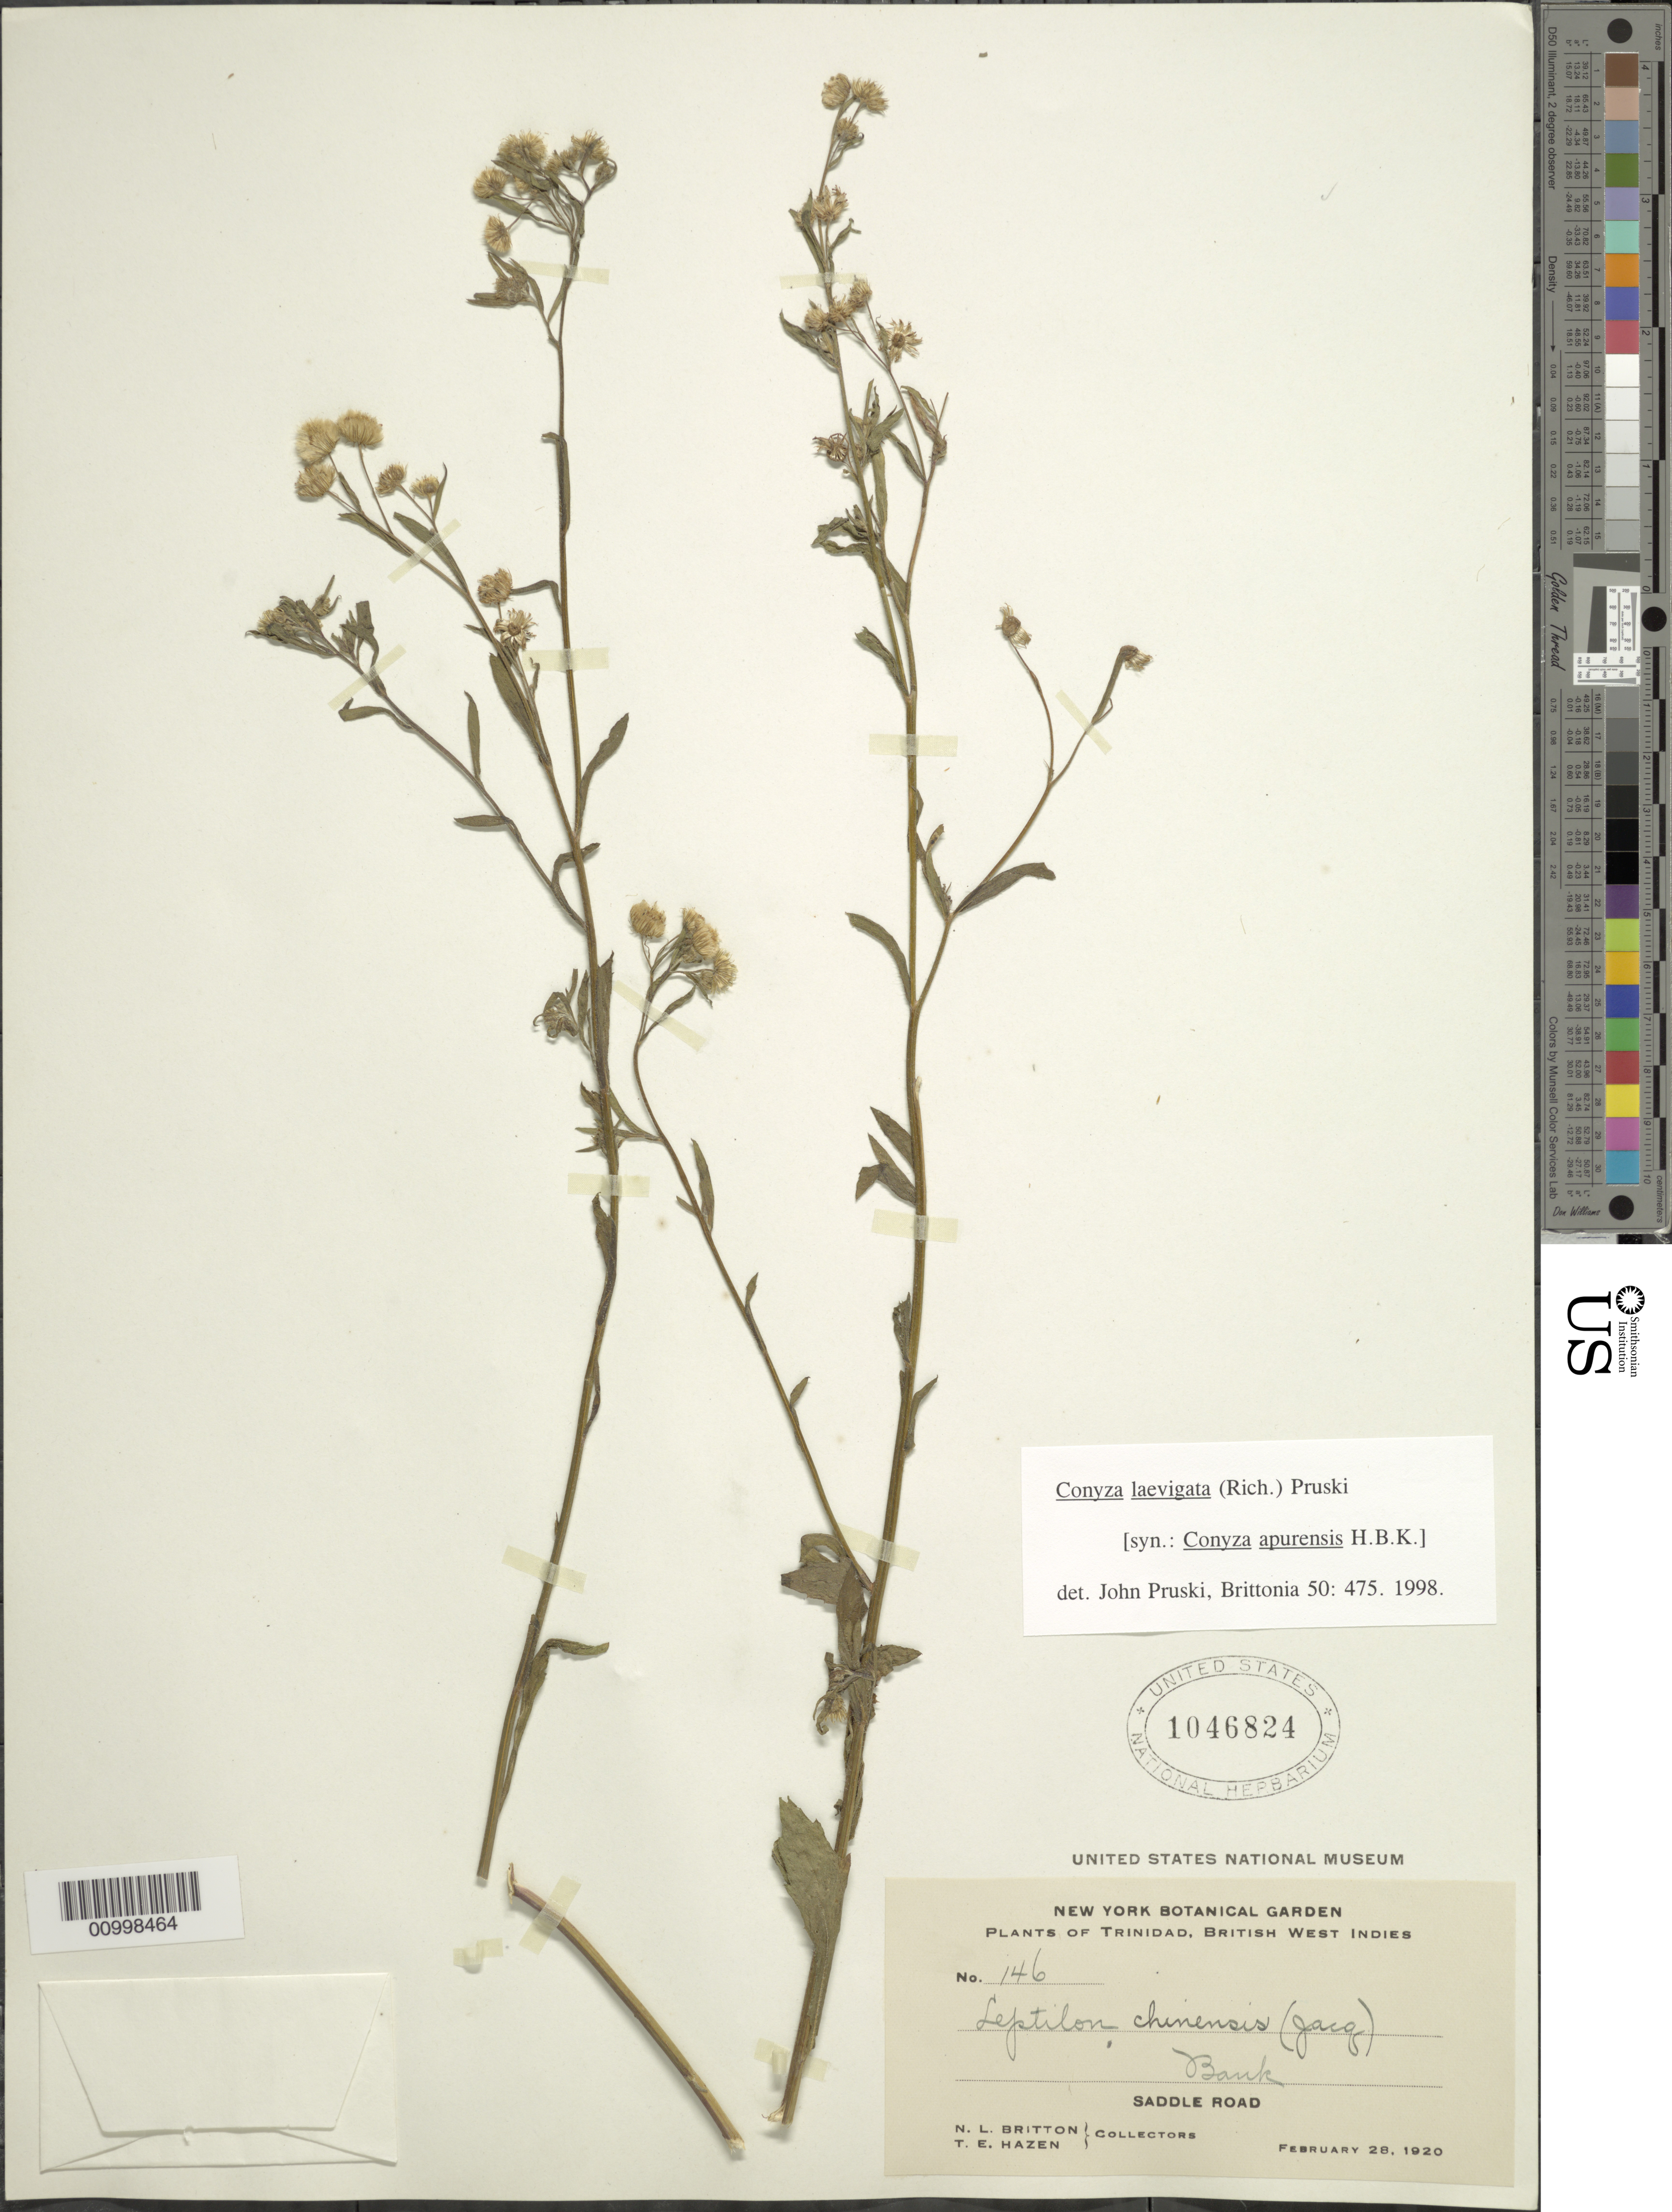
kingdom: Plantae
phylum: Tracheophyta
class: Magnoliopsida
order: Asterales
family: Asteraceae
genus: Conyza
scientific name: Conyza laevigata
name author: (Rich.) Pruski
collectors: N. Britton & T. E. Hazen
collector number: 146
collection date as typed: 28 Feb 1920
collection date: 1920-02-28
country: Trinidad and Tobago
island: Trinidad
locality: Saddle Road, bank.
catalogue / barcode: US 1046824